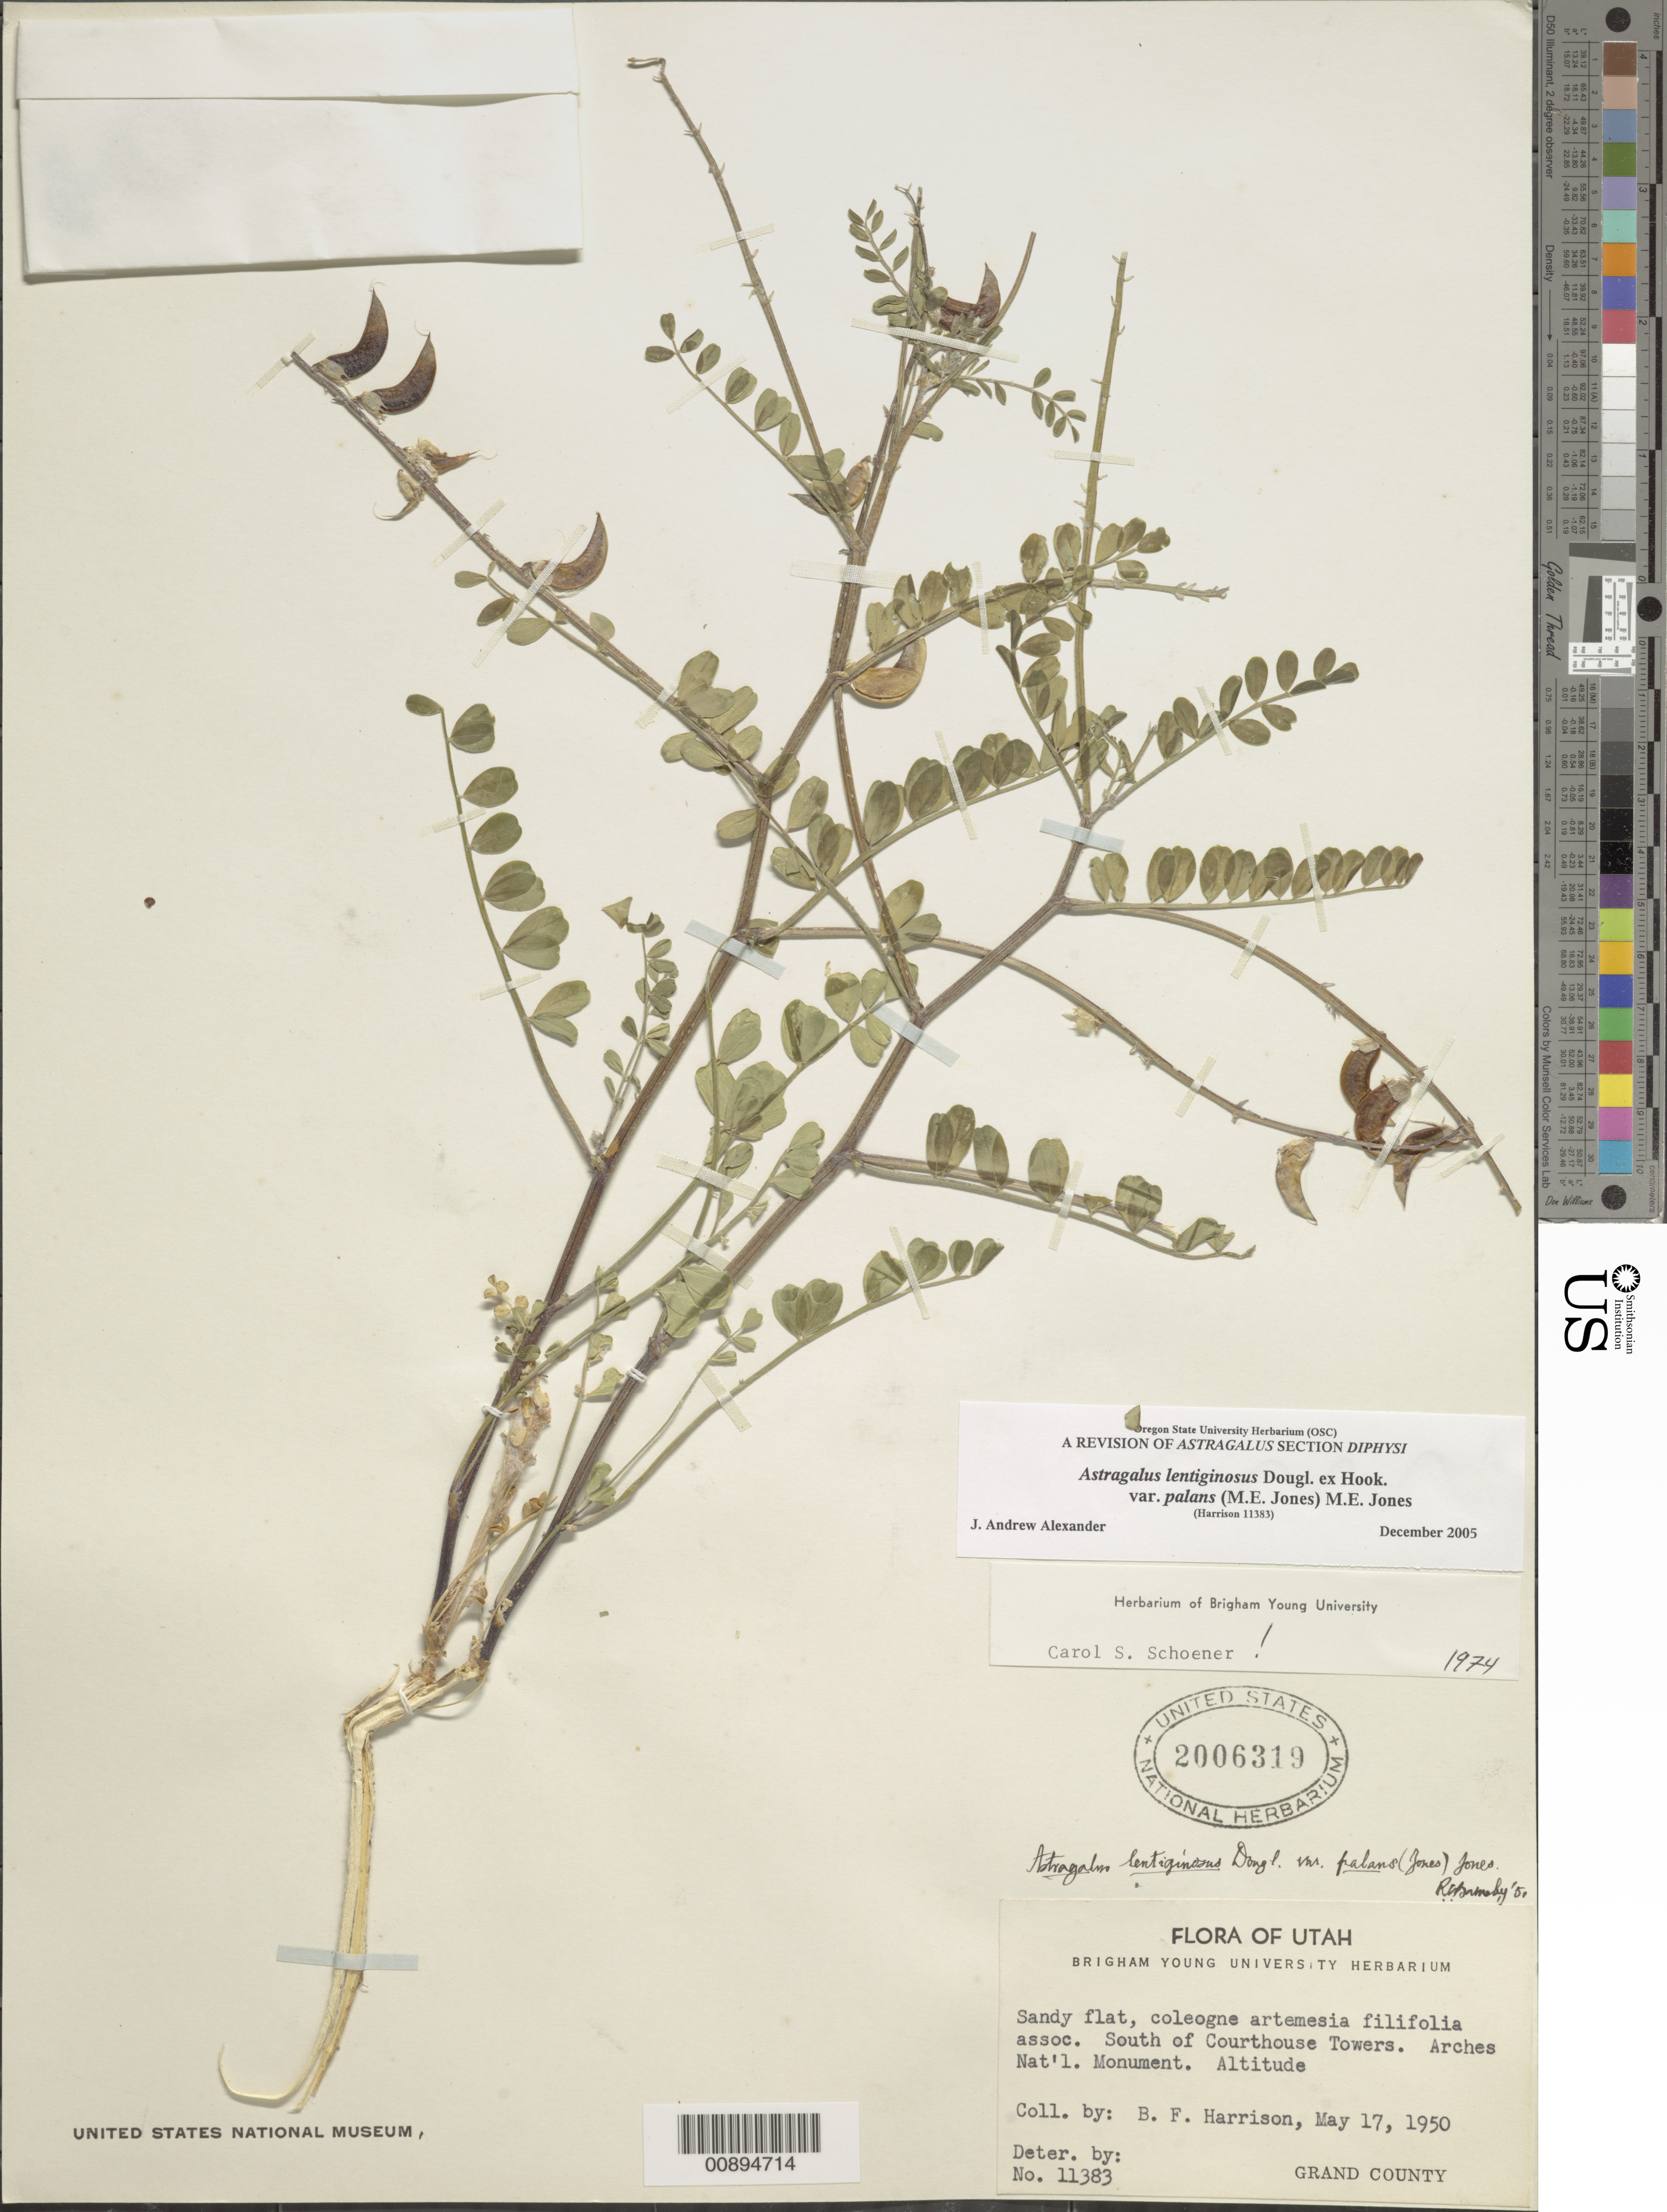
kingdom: Plantae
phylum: Tracheophyta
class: Magnoliopsida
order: Fabales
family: Fabaceae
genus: Astragalus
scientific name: Astragalus lentiginosus var. palans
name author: (M.E. Jones) M.E. Jones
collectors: B. F. Harrison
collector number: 11383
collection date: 1950-05-17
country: United States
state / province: Utah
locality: South of Courthouse Towers, Arches National Monument.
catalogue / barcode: US 2006319